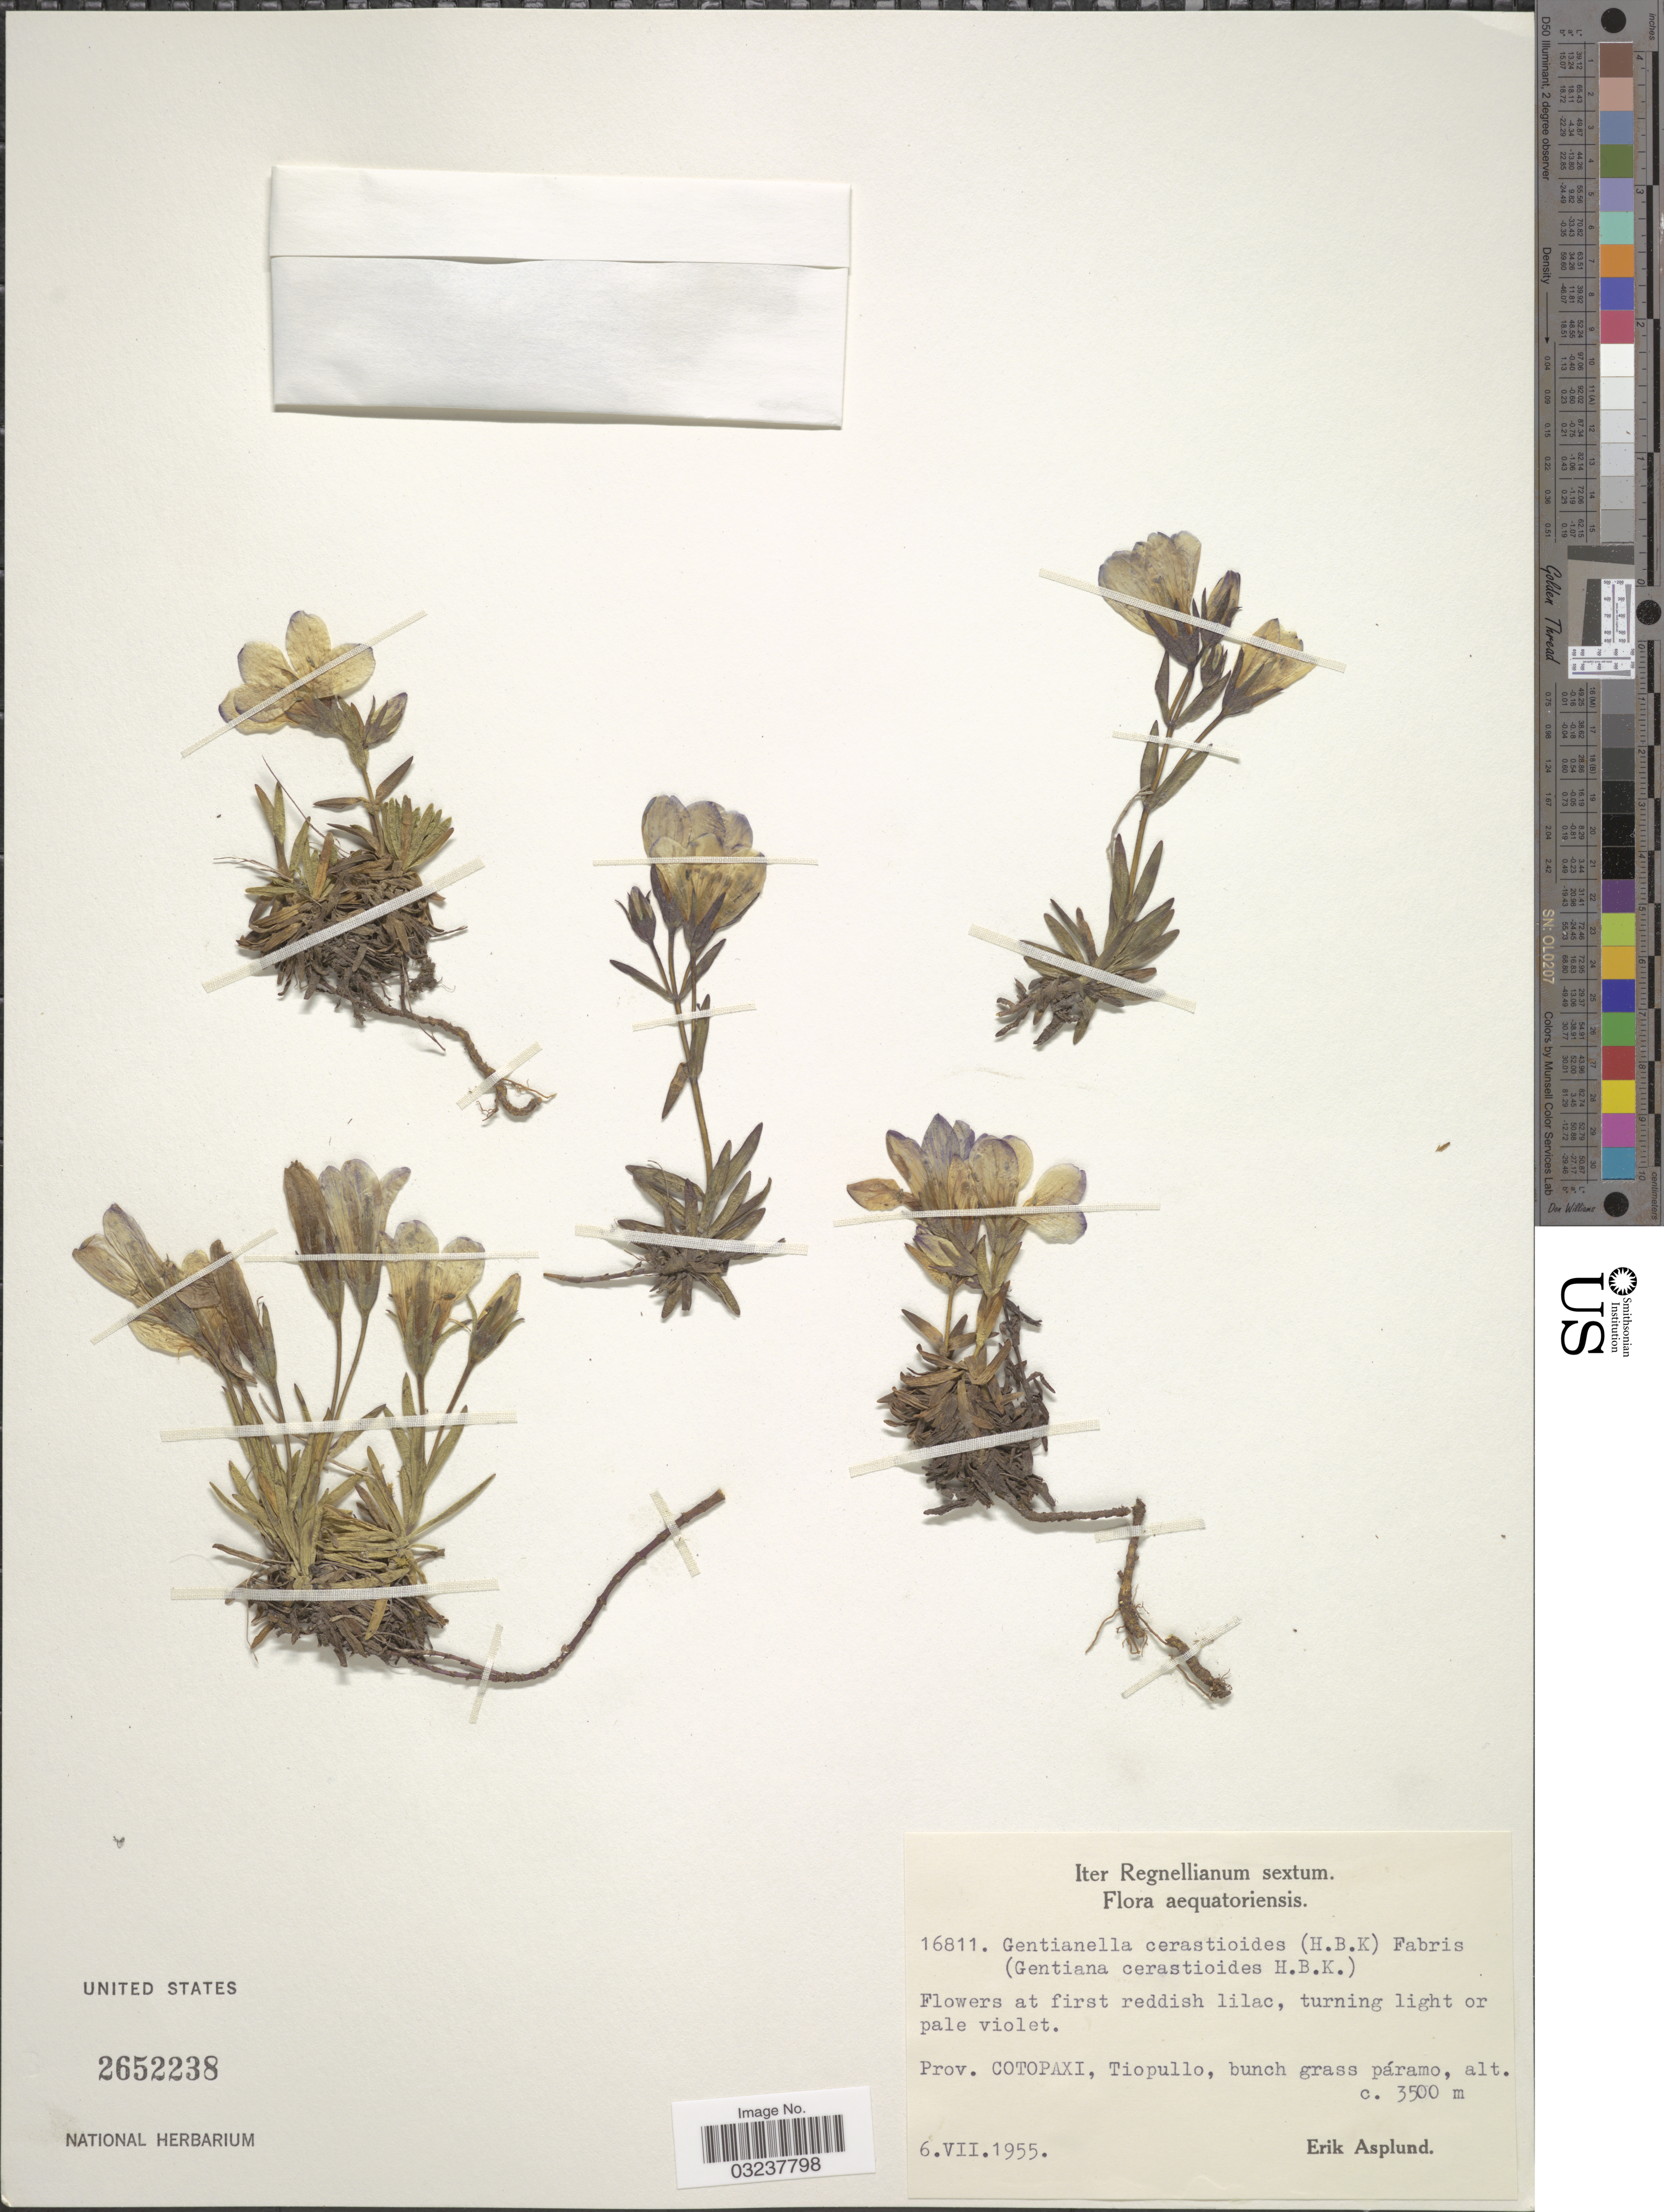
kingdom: Plantae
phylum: Tracheophyta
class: Magnoliopsida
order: Gentianales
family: Gentianaceae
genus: Gentianella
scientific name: Gentianella cerastioides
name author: (Kunth) Fabris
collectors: E. Asplund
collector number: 16811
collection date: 1955-07-06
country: Ecuador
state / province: Cotopaxi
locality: Tiopullo.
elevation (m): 3500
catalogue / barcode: US 2652238